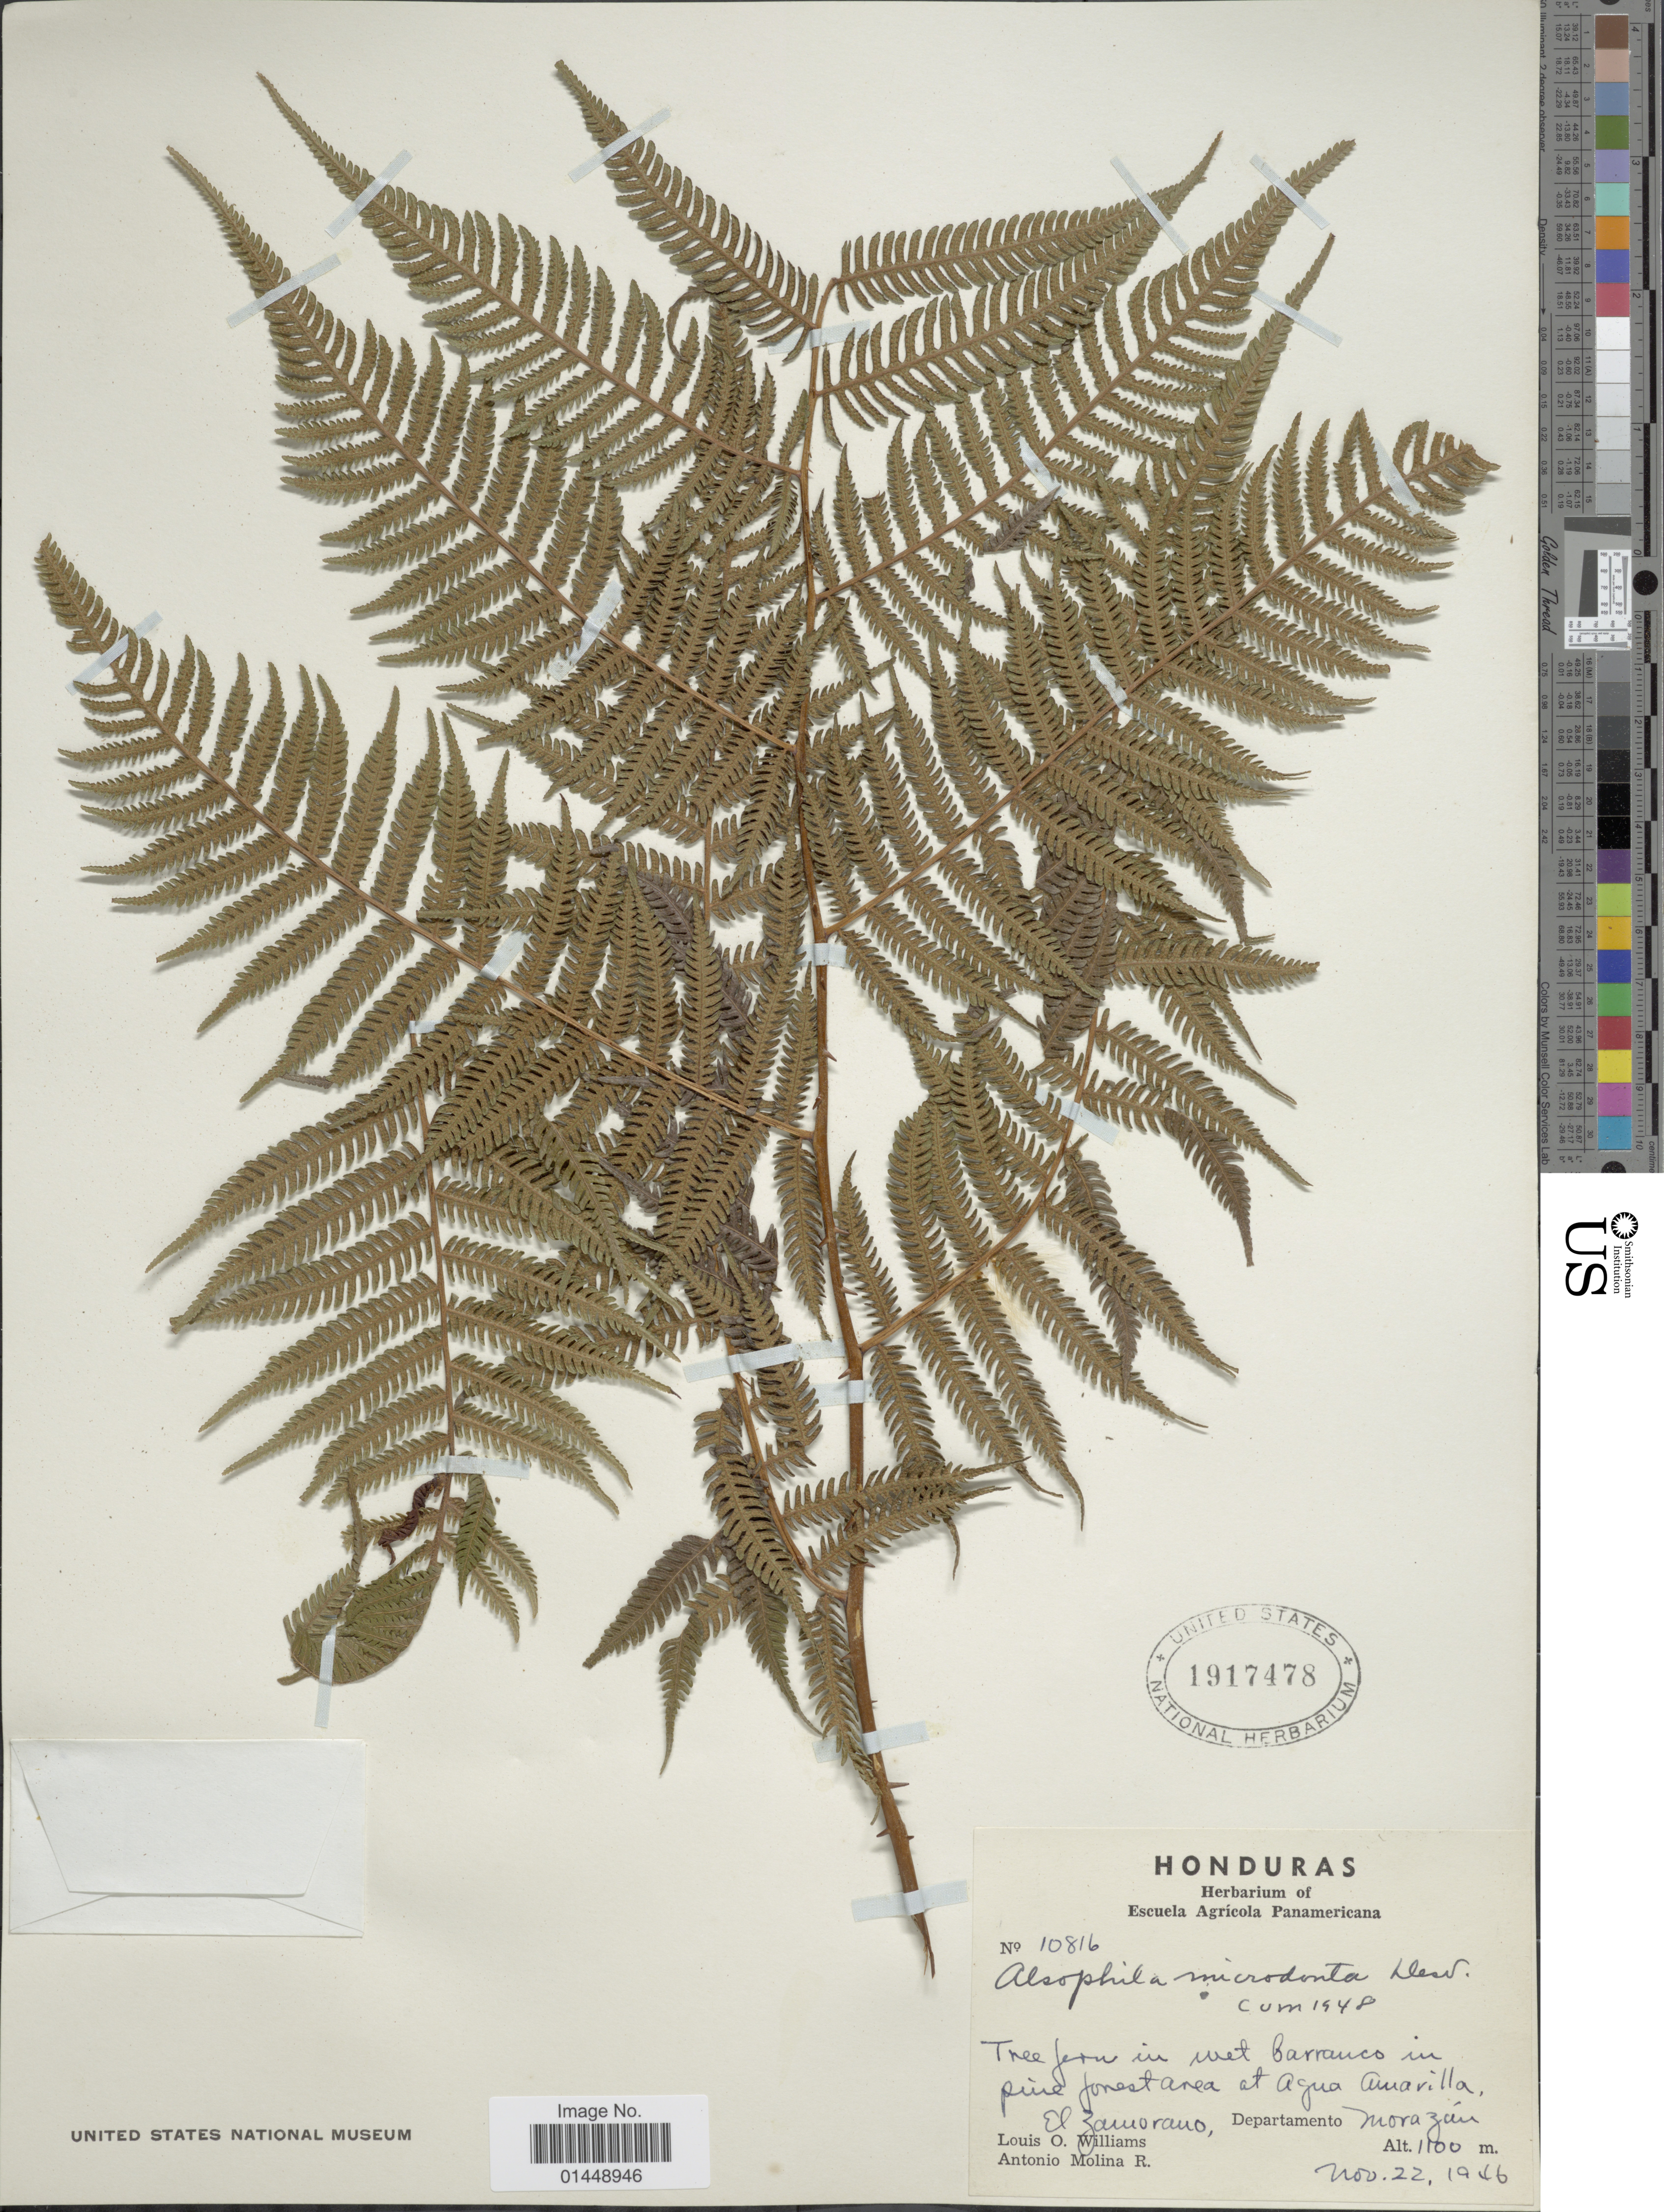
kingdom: Plantae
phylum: Tracheophyta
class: Polypodiopsida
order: Cyatheales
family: Cyatheaceae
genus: Cyathea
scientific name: Cyathea microdonta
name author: (Desv.) Domin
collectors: L. O. Williams & A. Molina R.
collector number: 10816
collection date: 1946-11-22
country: Honduras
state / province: Fco. Morazán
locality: Tree fern in wet barranco in pine forest area at Agua Amarilla, El Zamorano, Departamento Morazán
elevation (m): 1100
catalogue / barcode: US 1917478